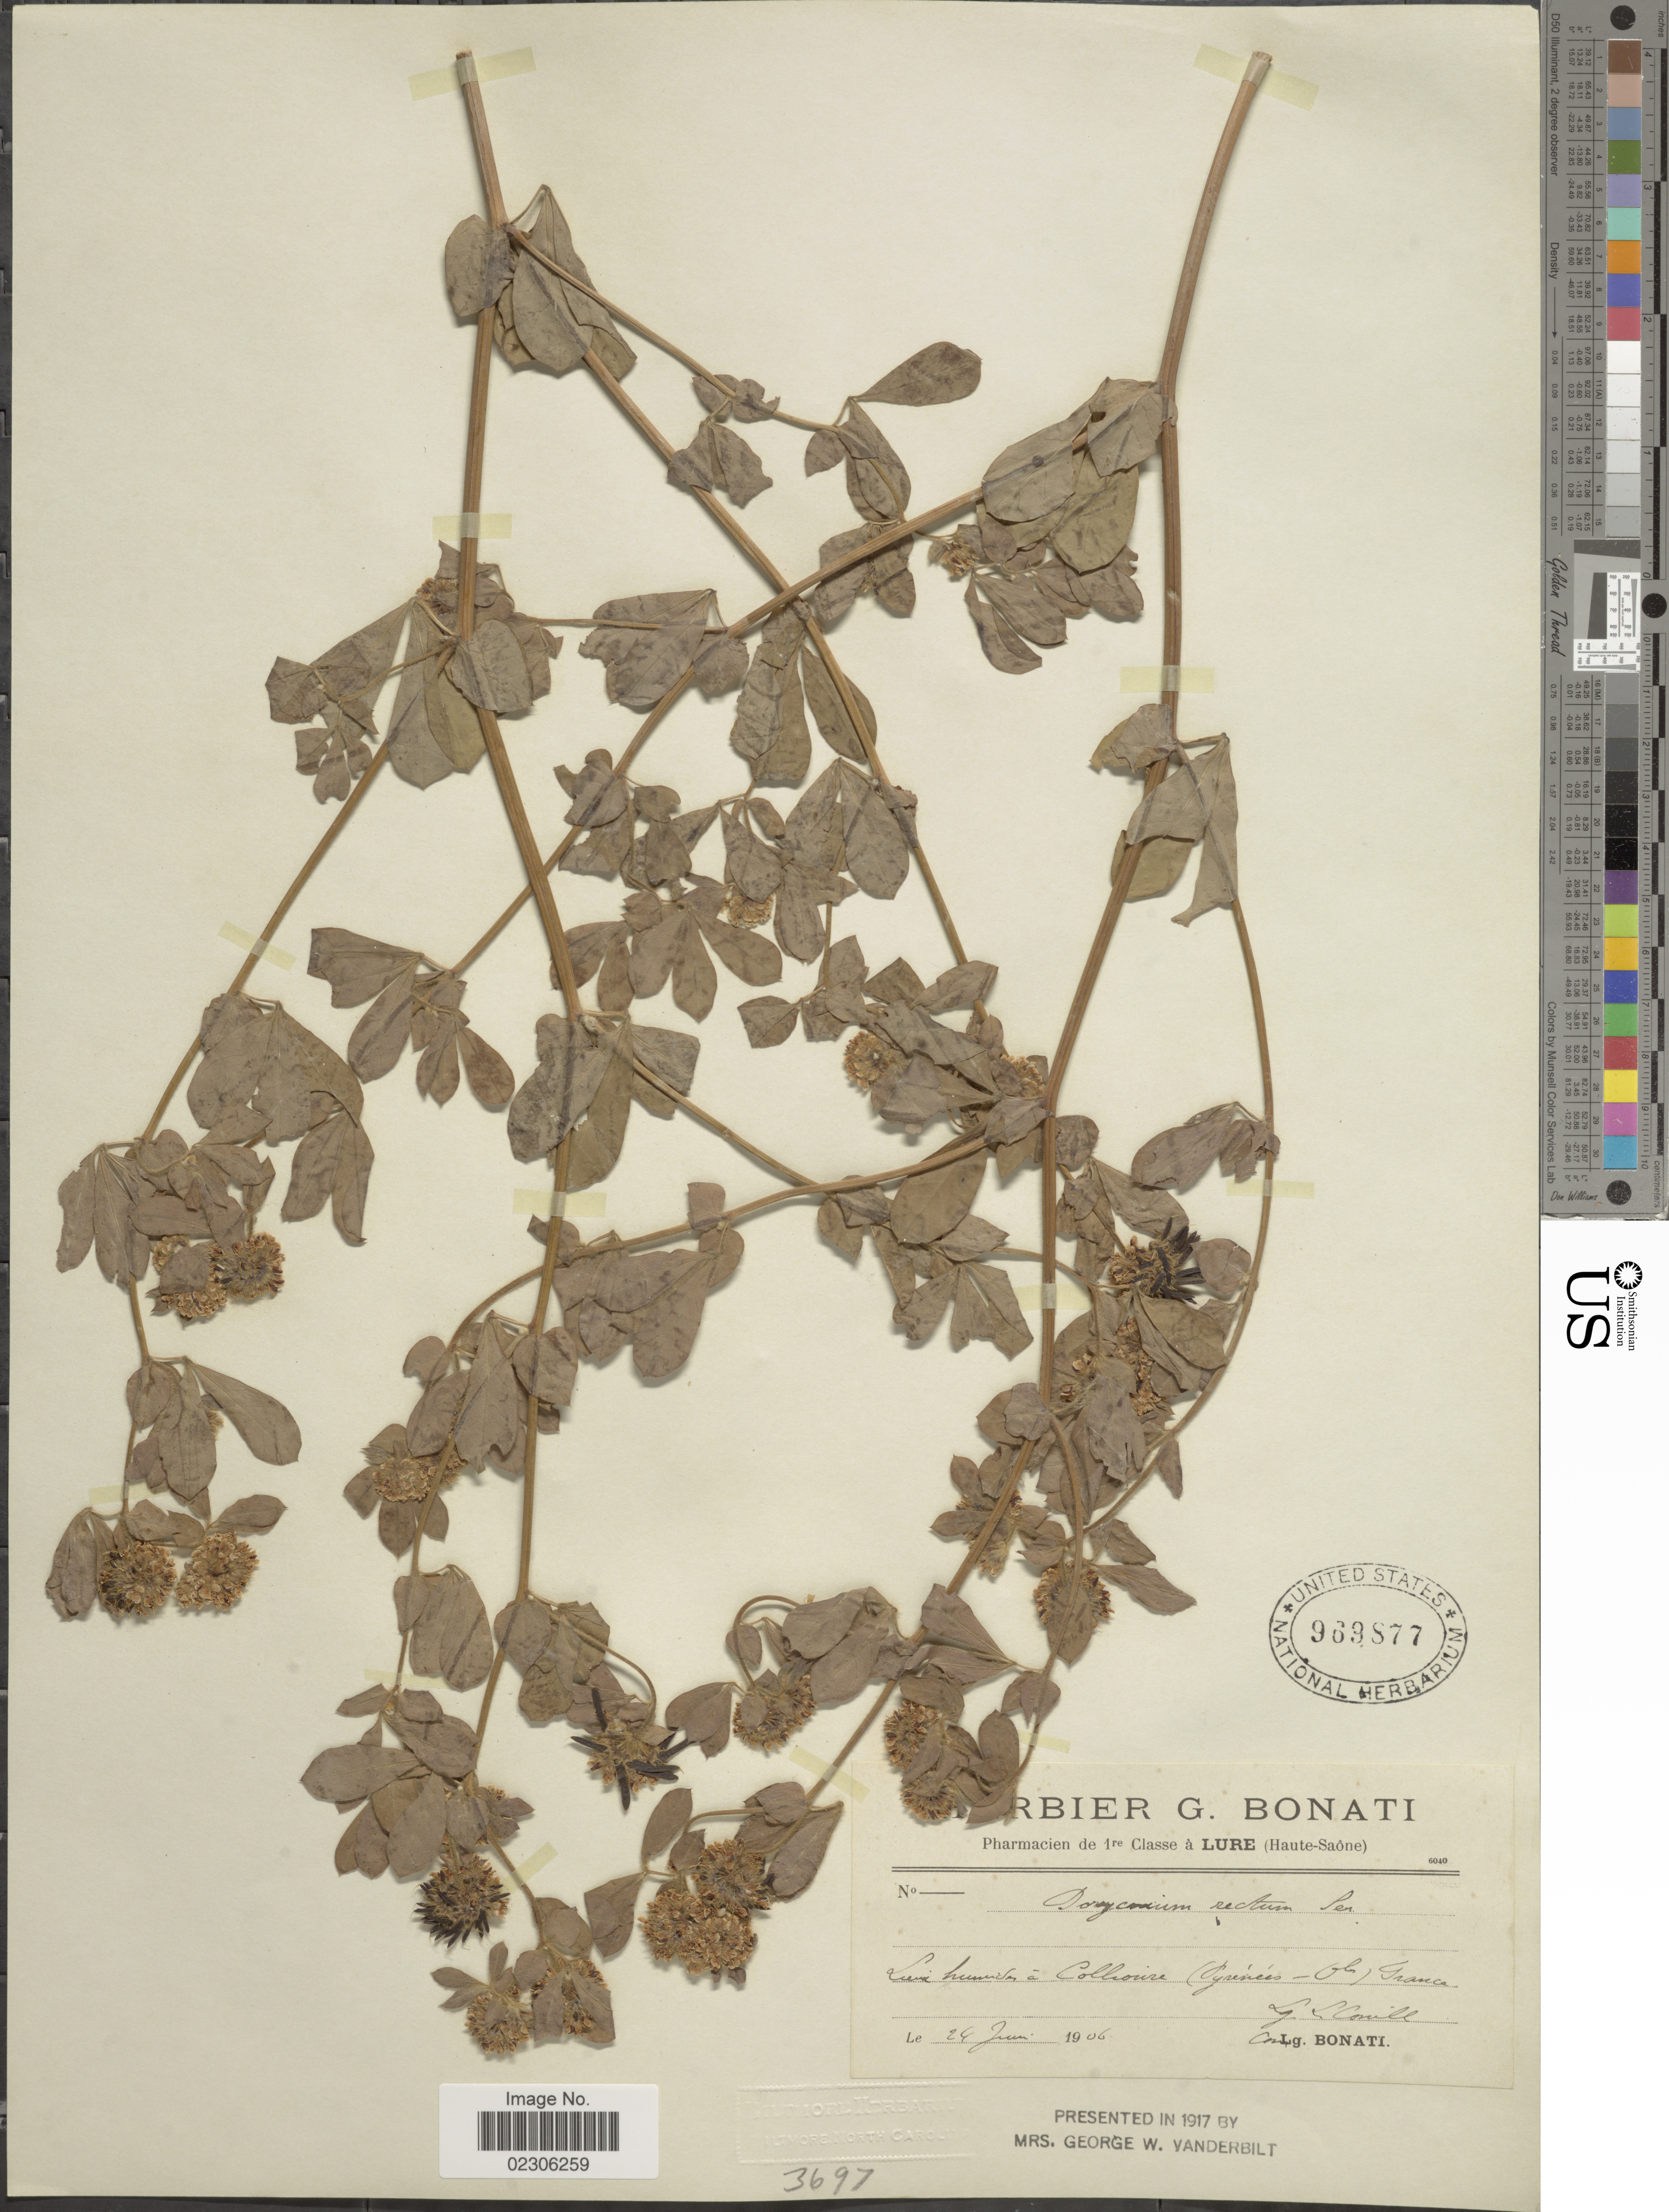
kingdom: Plantae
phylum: Tracheophyta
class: Magnoliopsida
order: Fabales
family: Fabaceae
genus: Dorycnium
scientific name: Dorycnium rectum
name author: (L.) Ser.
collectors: -. Bonati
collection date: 1906-06-24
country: France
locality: Lieux humidis a collouz (Pyrenese ola) Franca [interpreted]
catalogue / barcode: US 969877